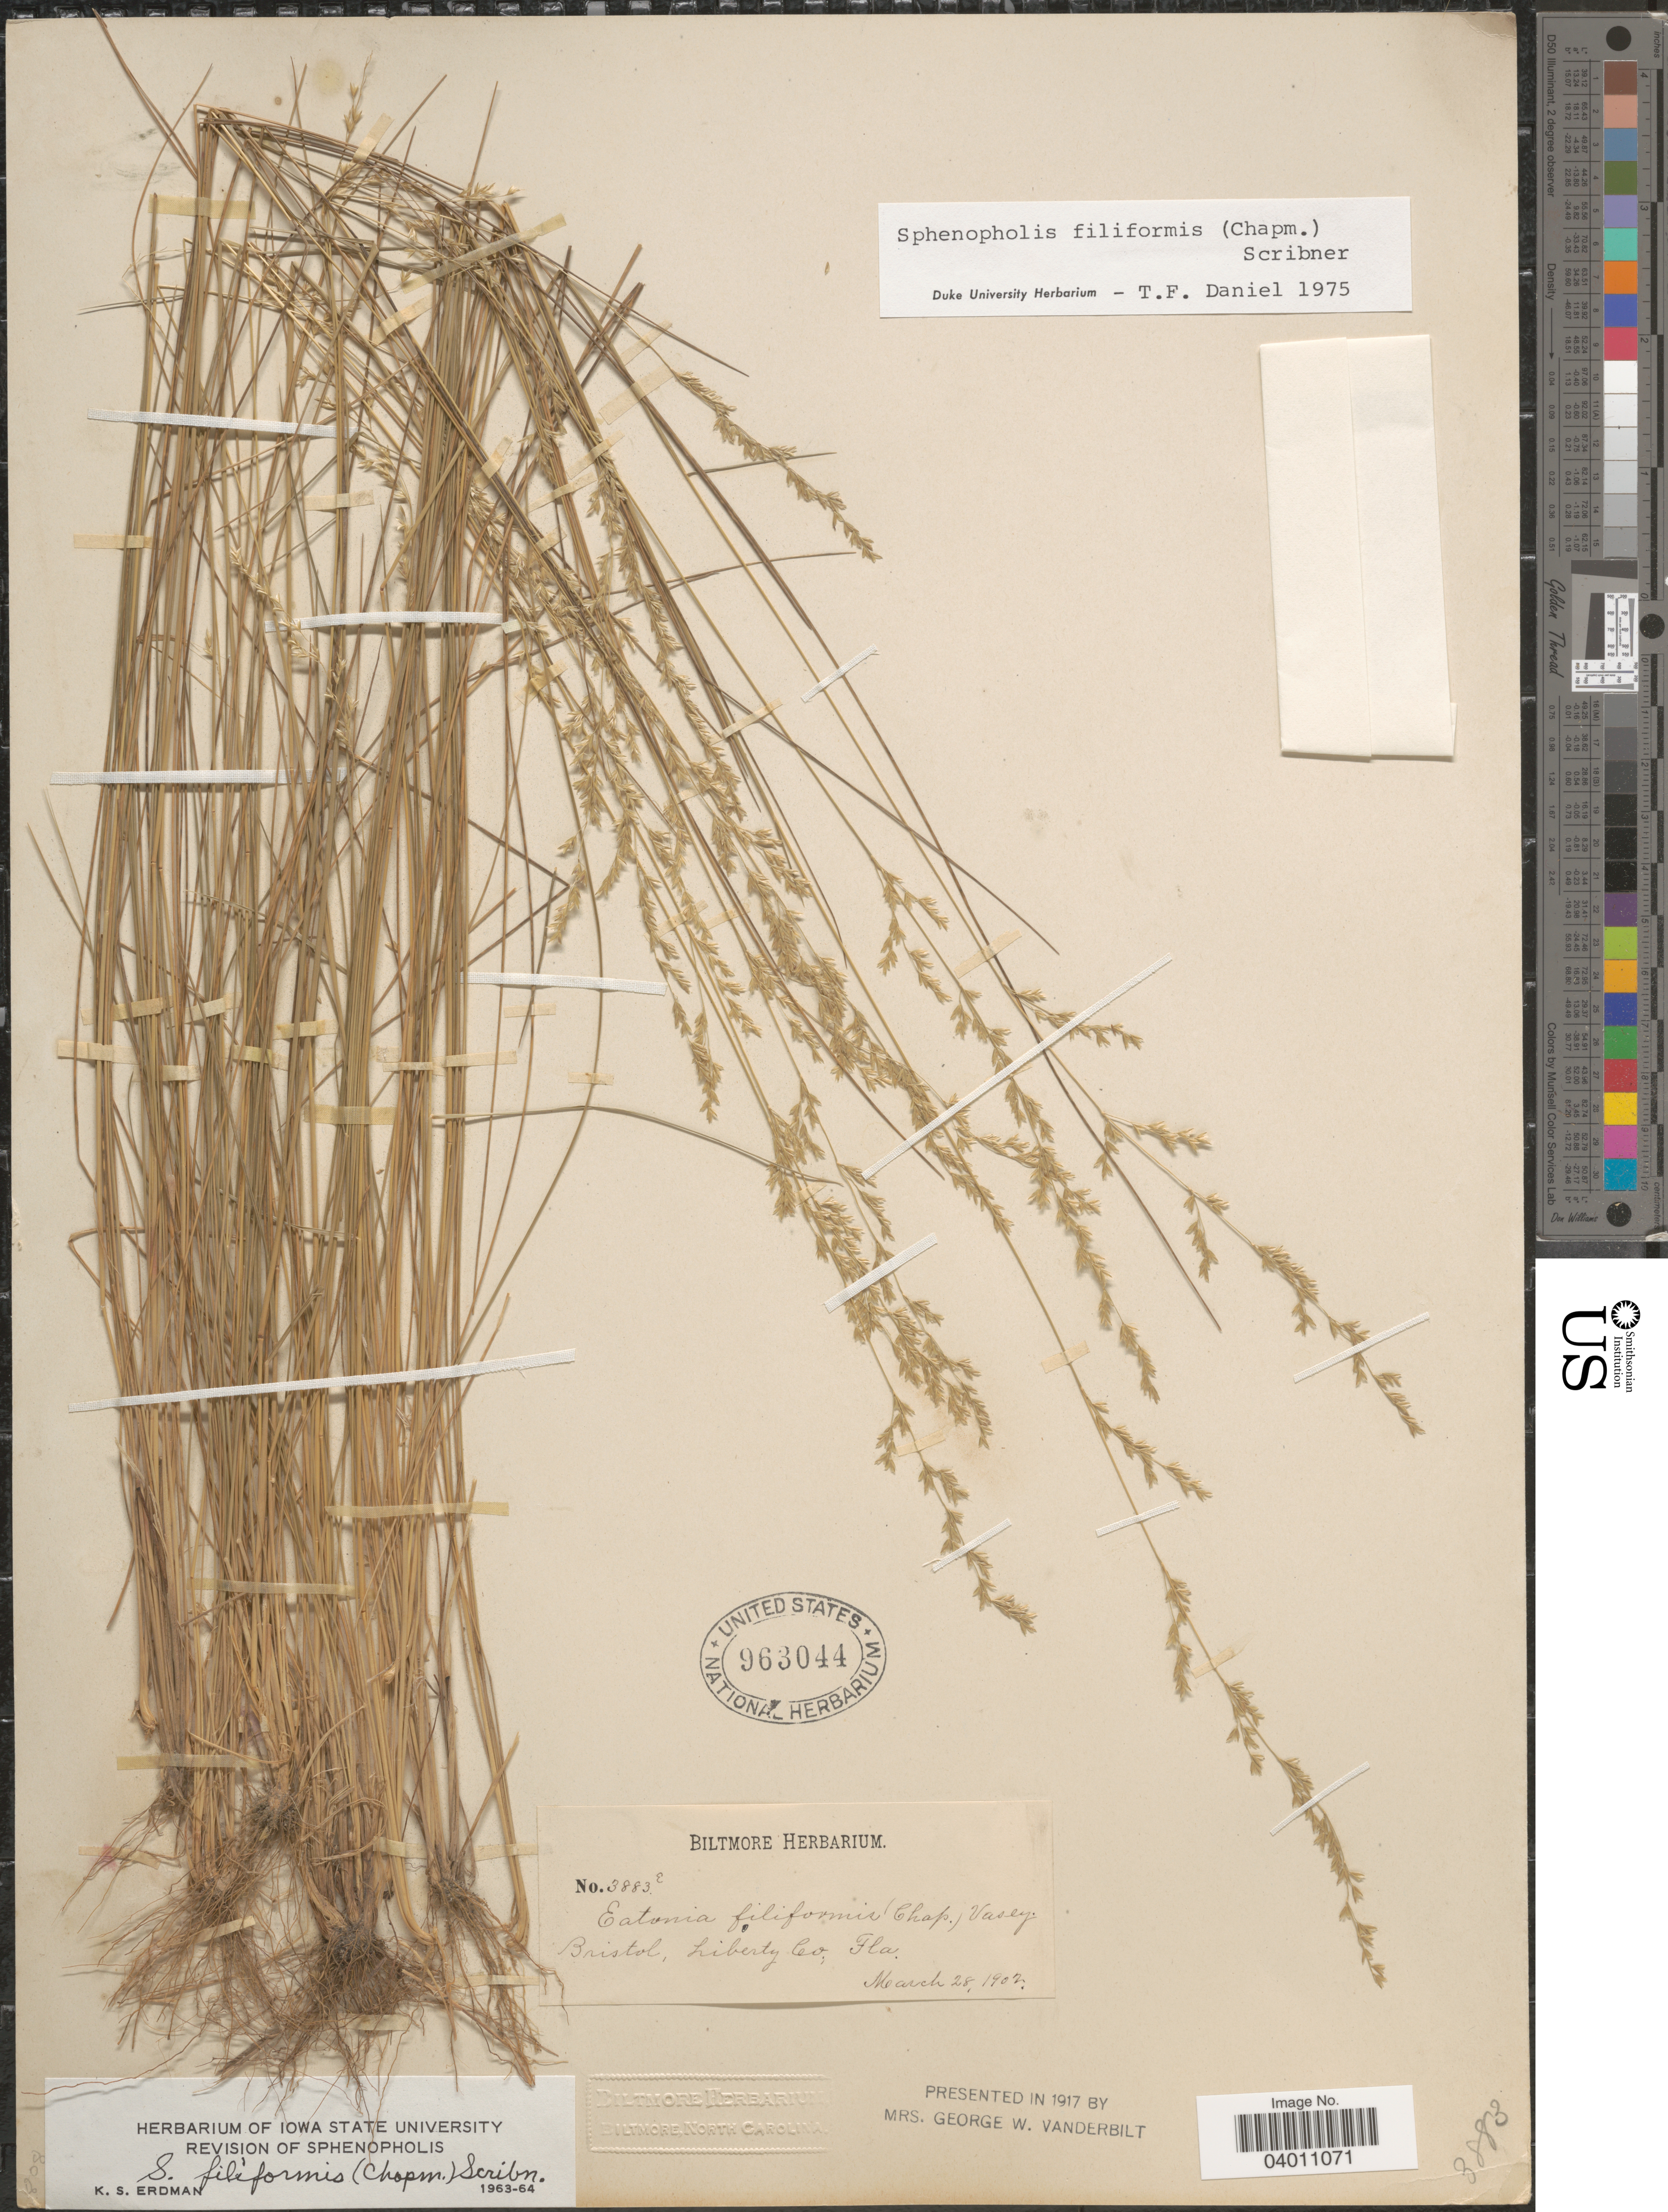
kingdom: Plantae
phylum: Tracheophyta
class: Liliopsida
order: Poales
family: Poaceae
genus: Sphenopholis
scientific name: Sphenopholis filiformis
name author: (Chapm.) Scribn.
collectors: ex herb. Biltmore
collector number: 3883E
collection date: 1902-03-28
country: United States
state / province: Florida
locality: Bristol, Liberty Co.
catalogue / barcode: US 963044